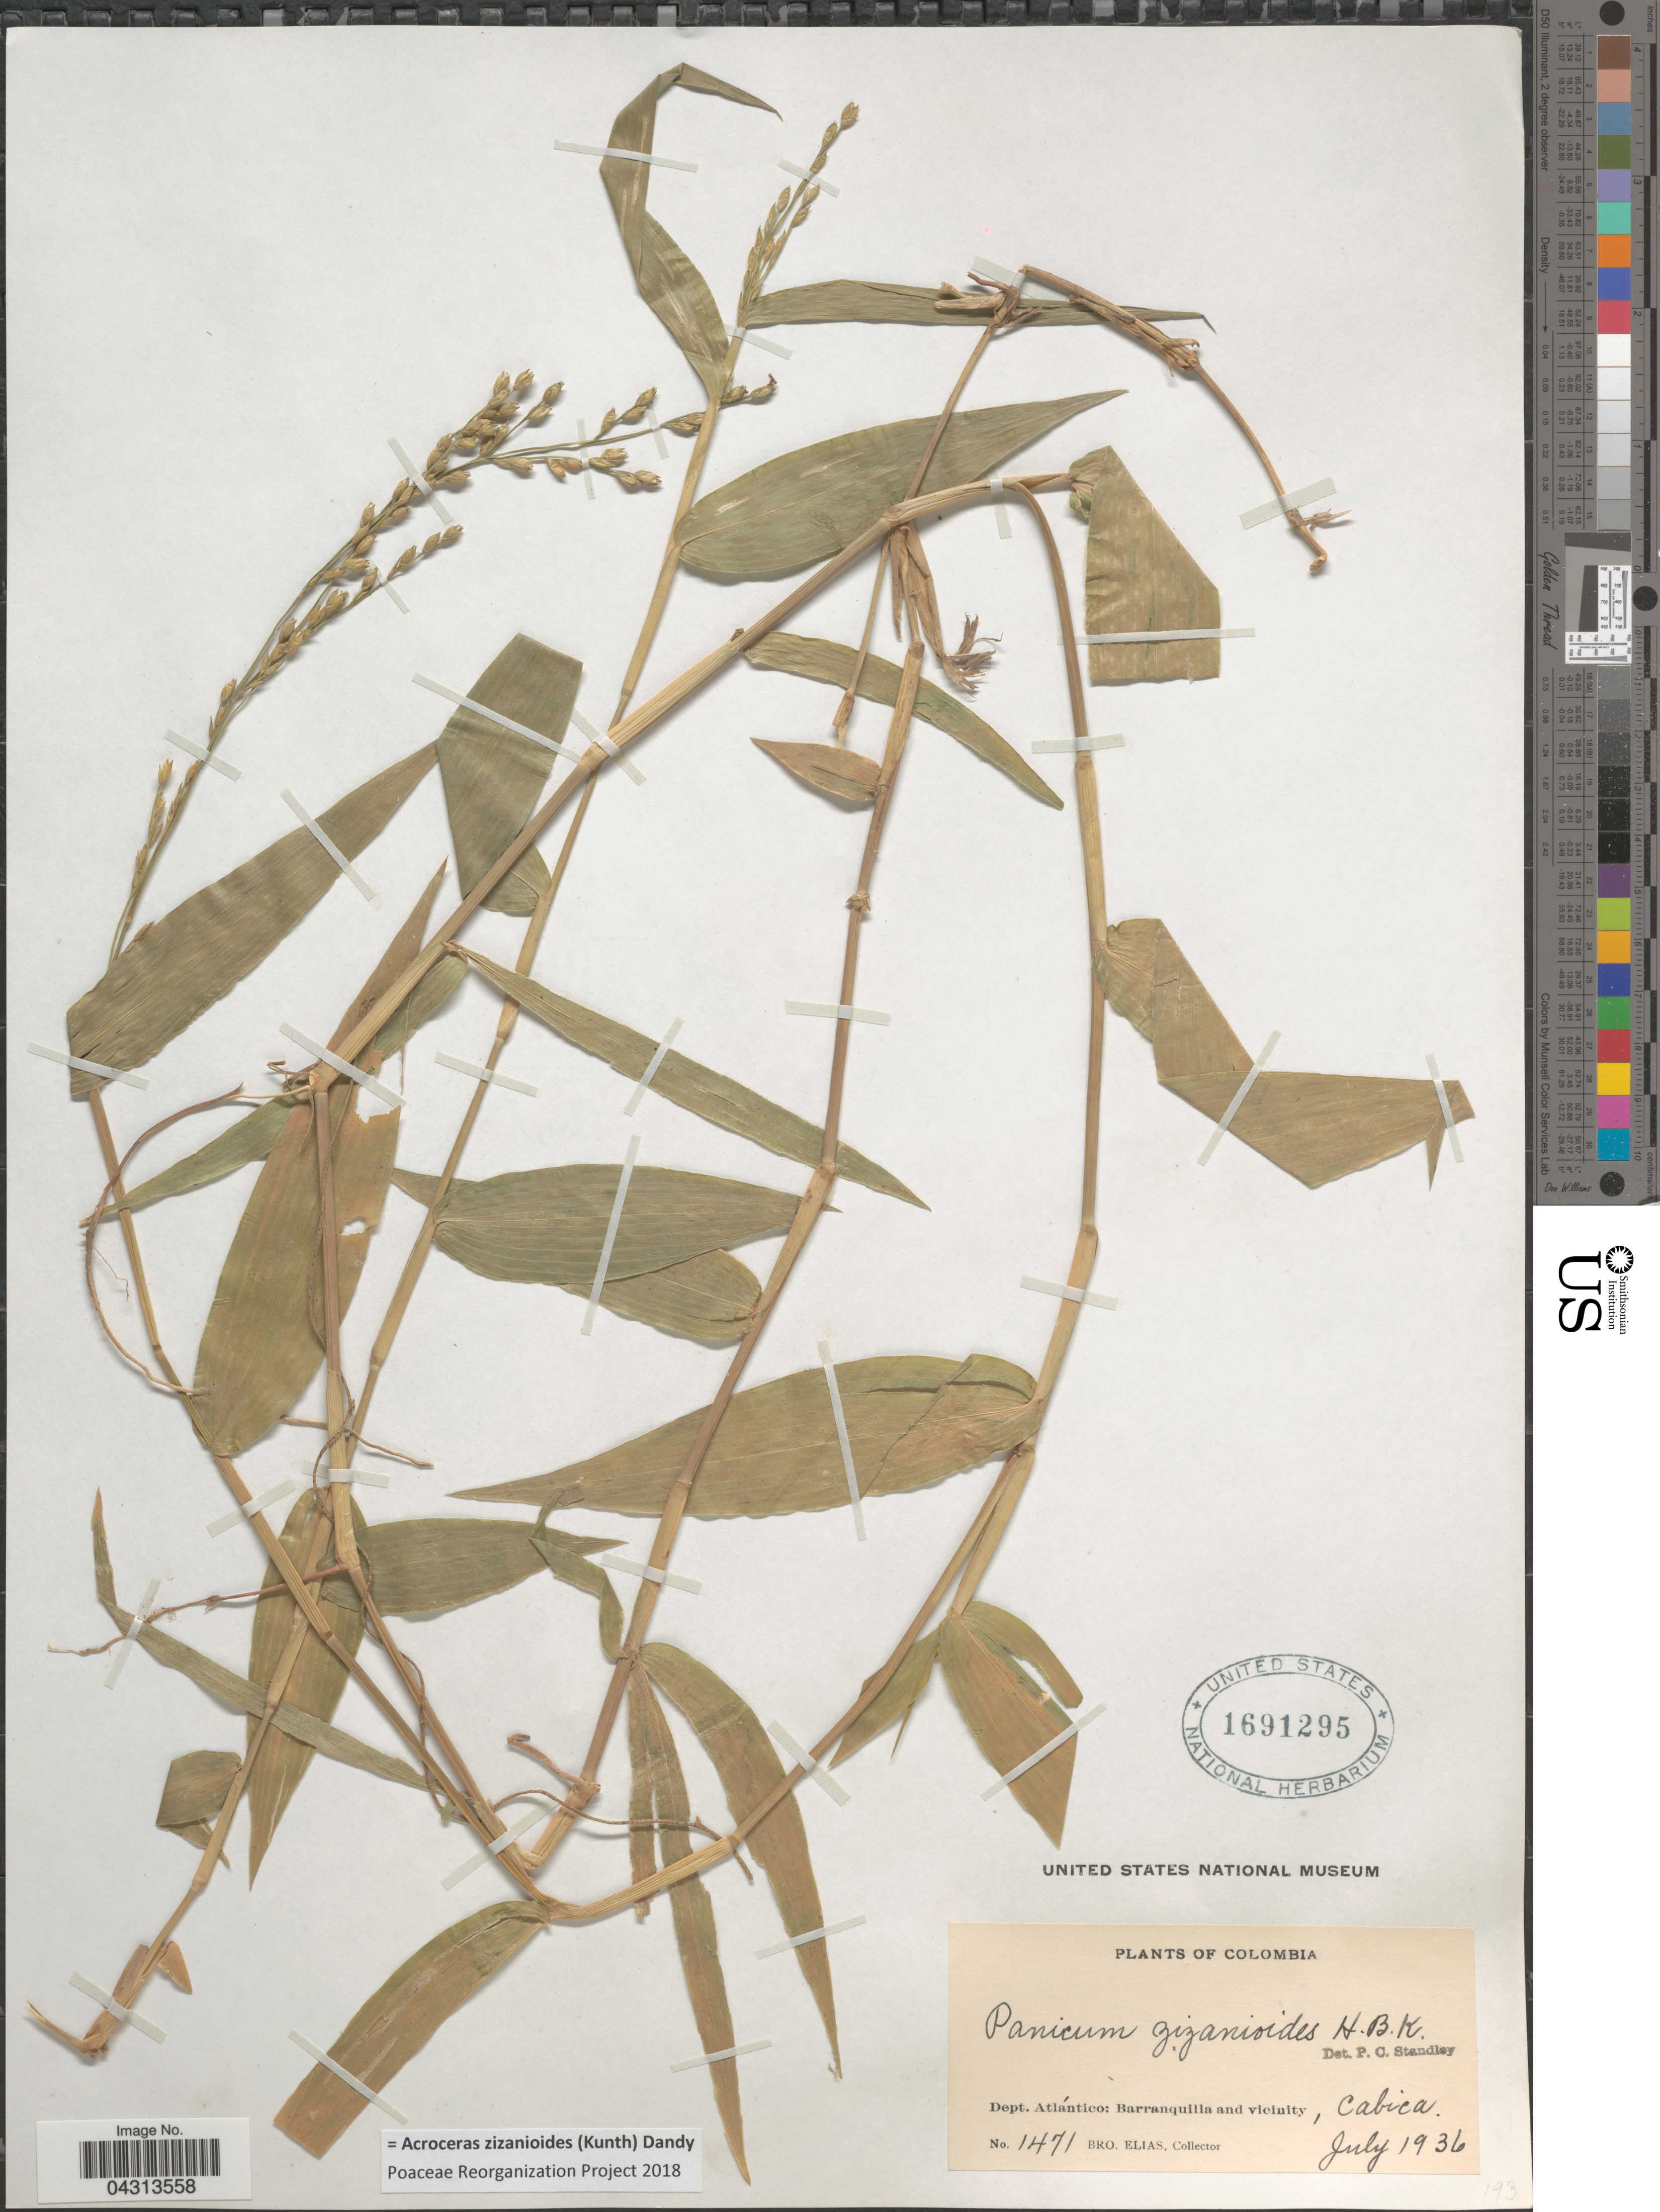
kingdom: Plantae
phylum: Tracheophyta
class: Liliopsida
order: Poales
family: Poaceae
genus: Acroceras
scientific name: Acroceras zizanioides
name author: (Kunth) Dandy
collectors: Bro. Elias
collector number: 1471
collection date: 1936-07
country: Colombia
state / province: Atlántico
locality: Dept. Atlántico: Barranquilla and vicinity, Cabica.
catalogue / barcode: US 1691295